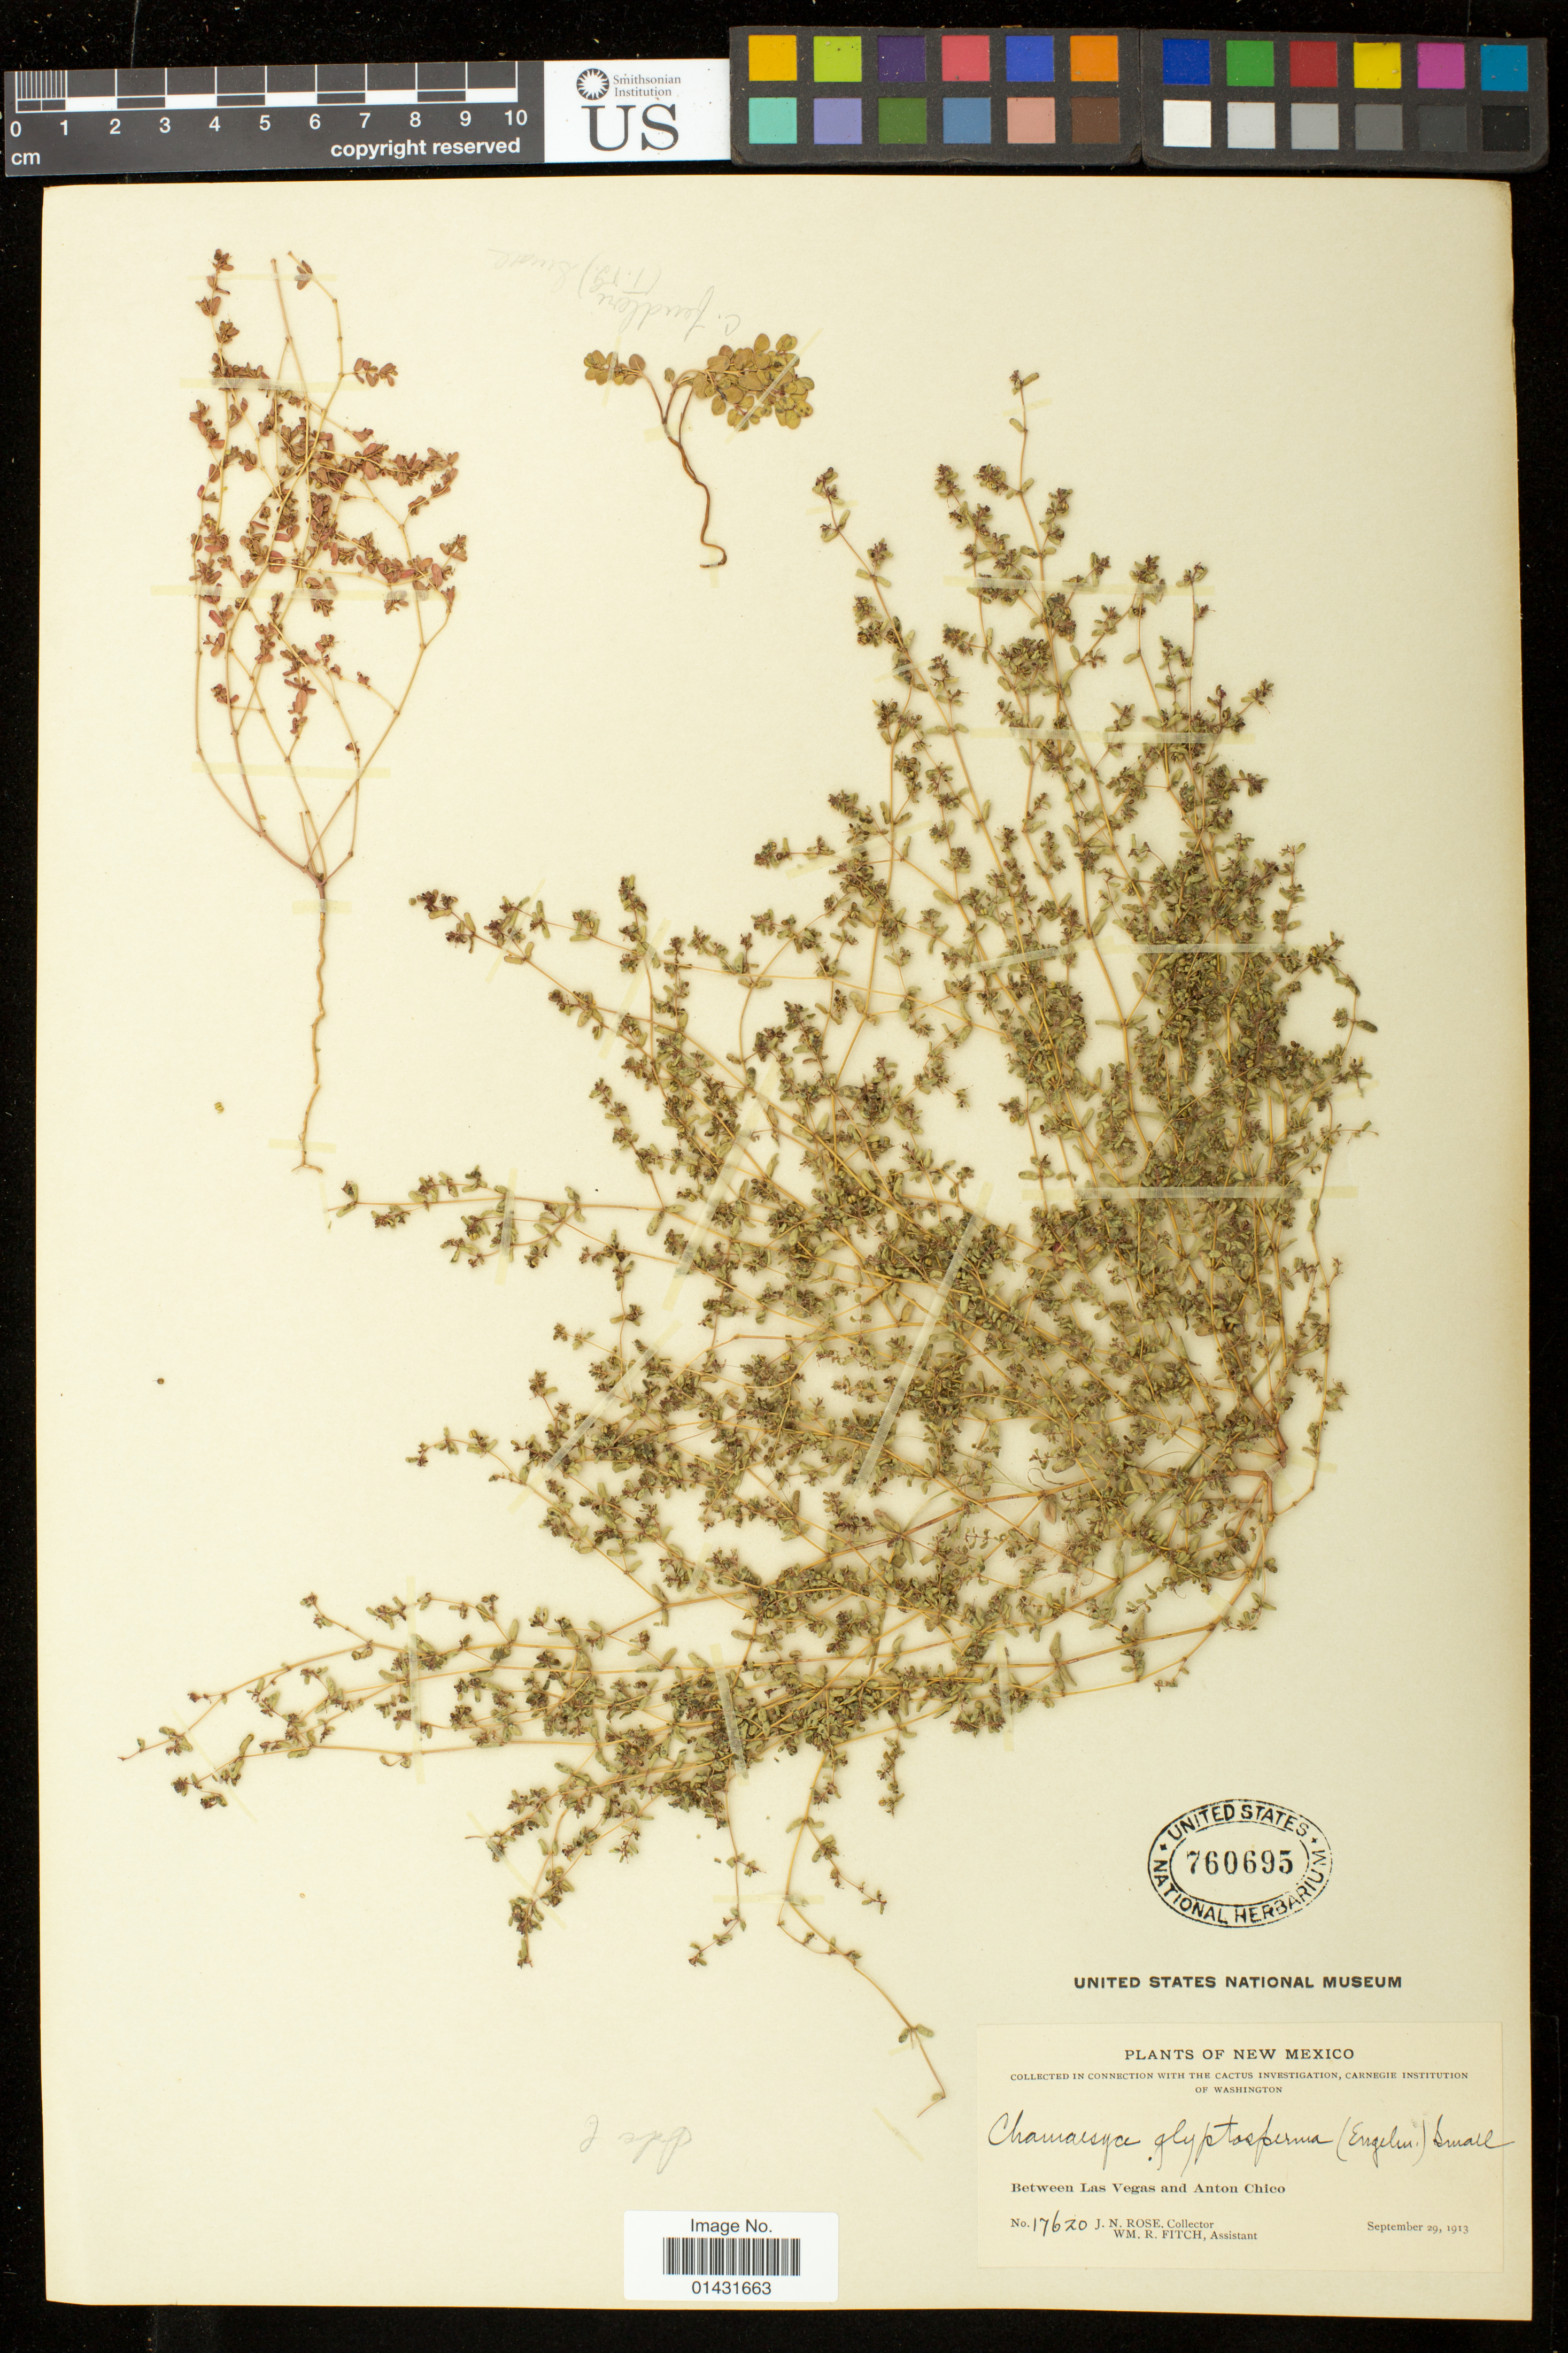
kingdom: Plantae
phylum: Tracheophyta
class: Magnoliopsida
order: Malpighiales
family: Euphorbiaceae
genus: Euphorbia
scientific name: Euphorbia glyptosperma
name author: Engelm.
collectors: J. N. Rose & W. R. Fitch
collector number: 17620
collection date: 1913-09-29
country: United States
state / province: New Mexico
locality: Between Las Vegas and Anton Chico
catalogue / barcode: US 760695